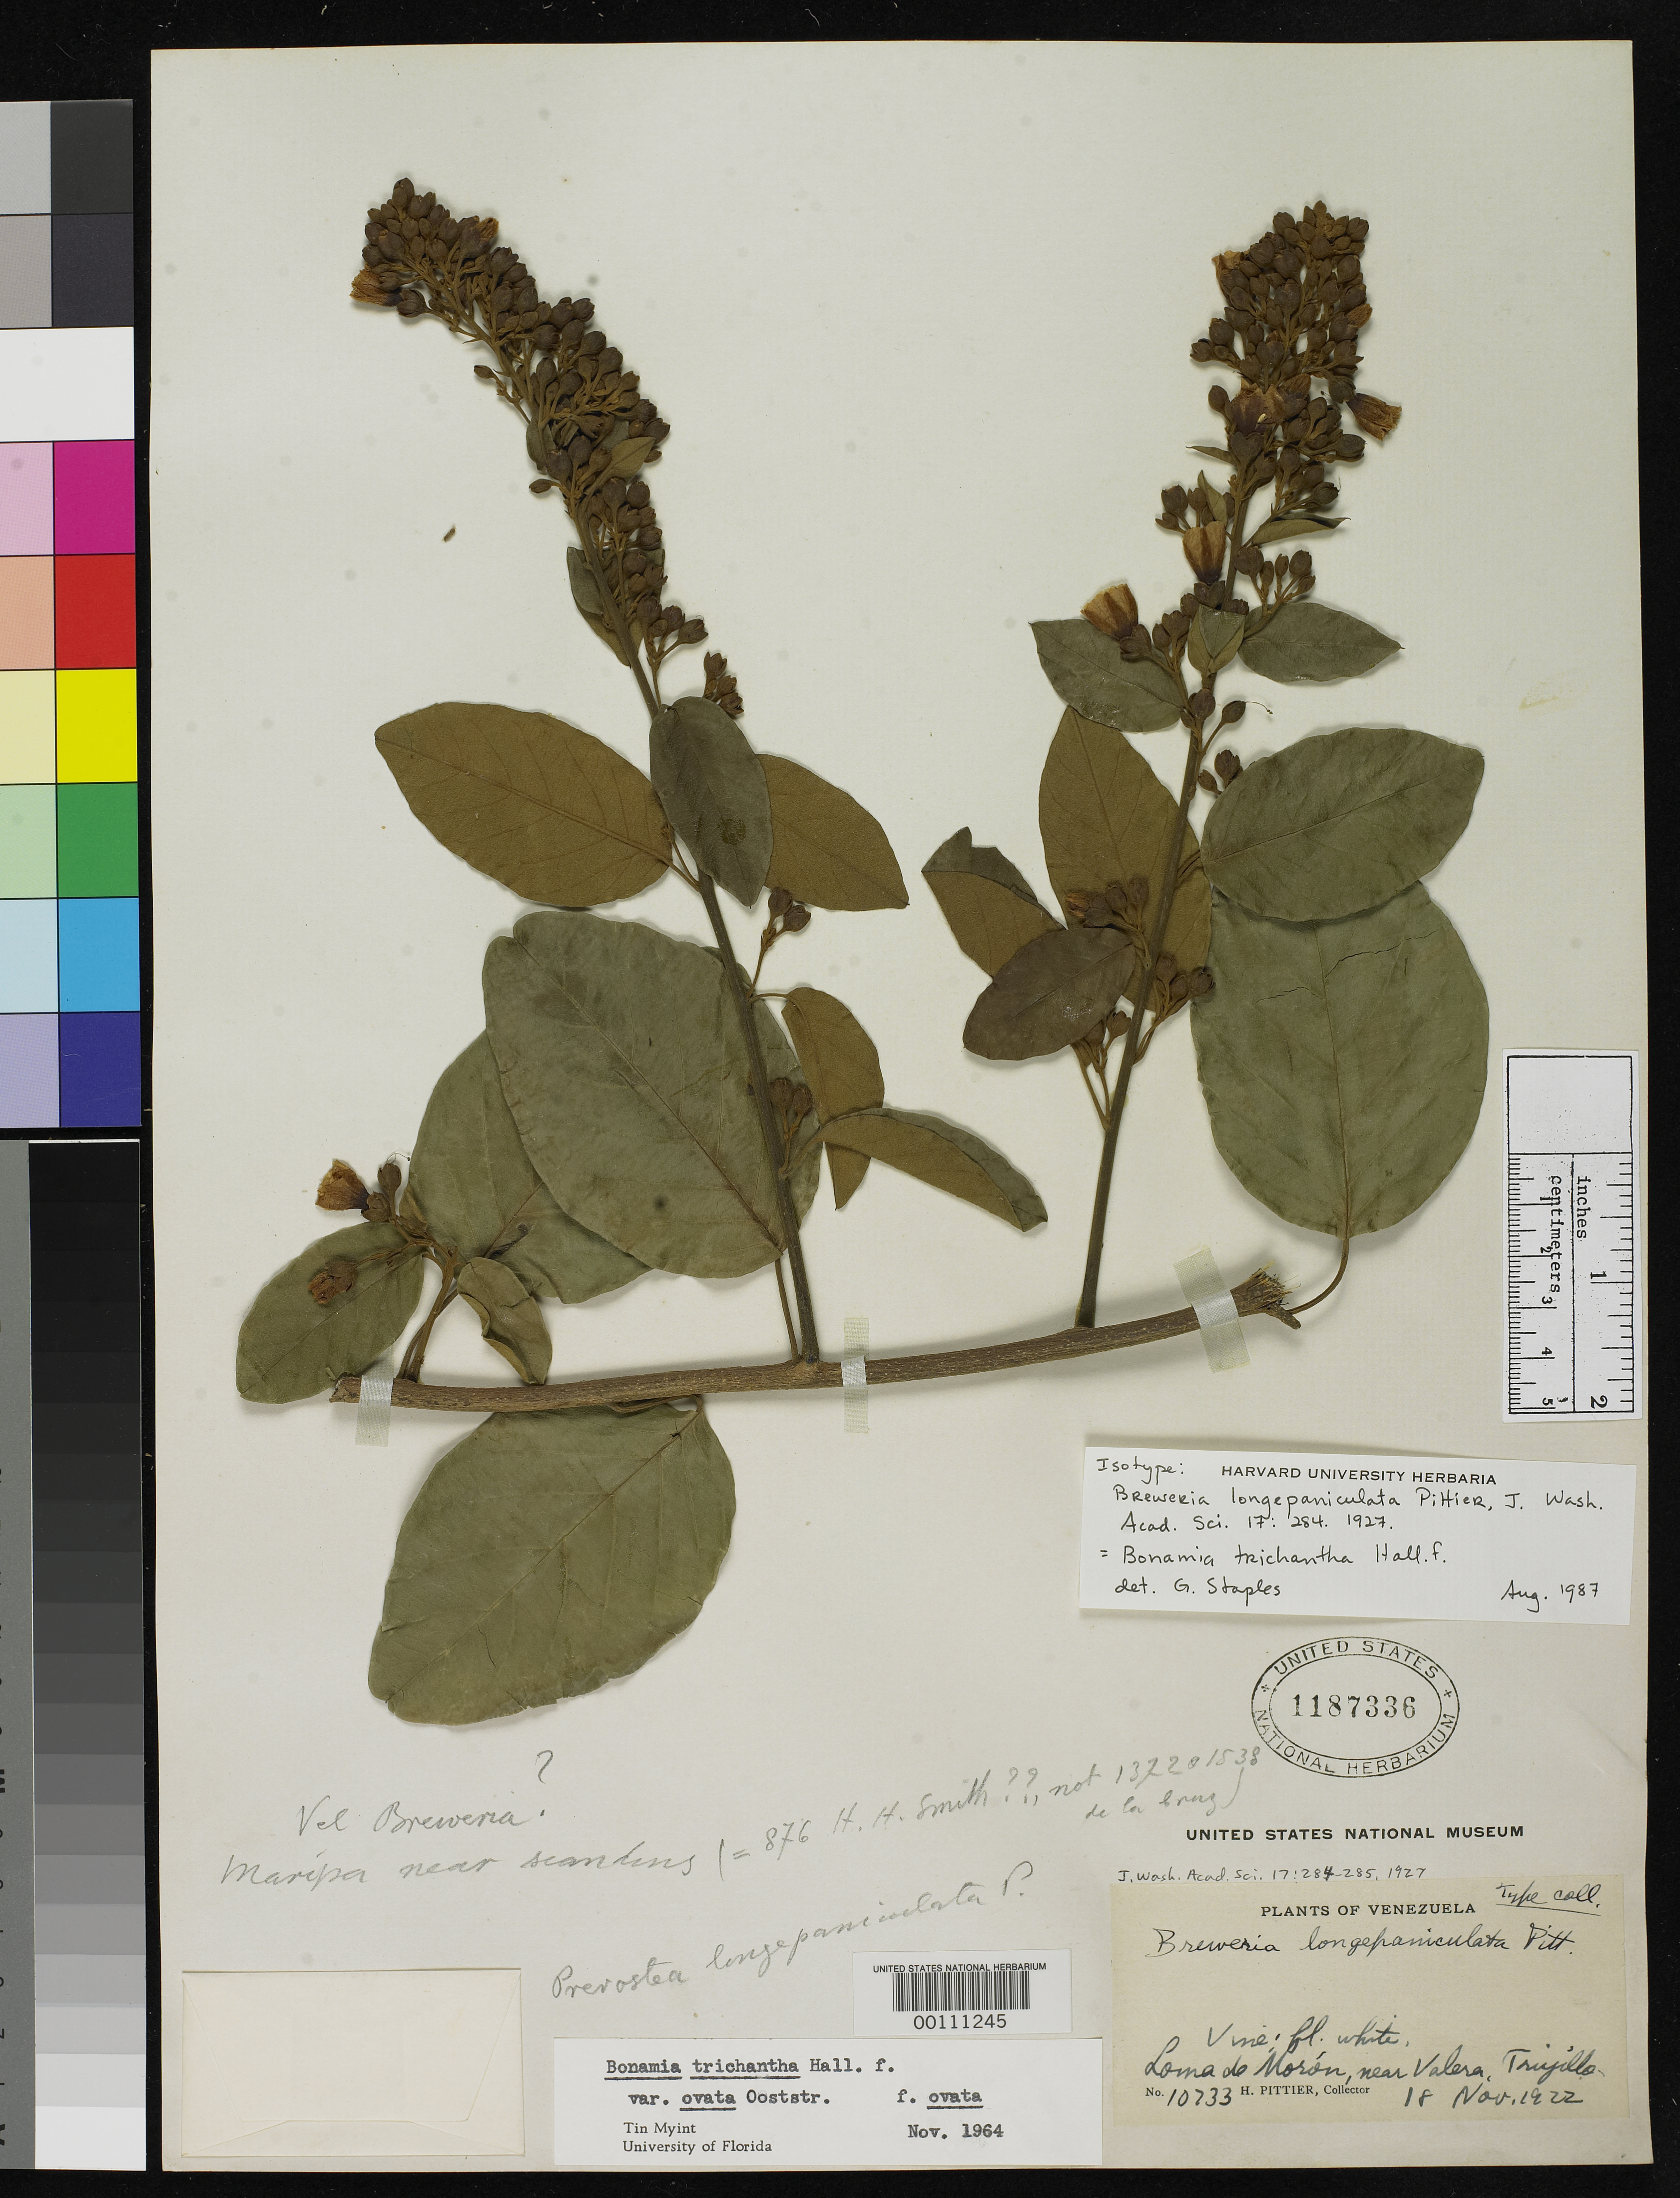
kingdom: Plantae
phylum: Tracheophyta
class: Magnoliopsida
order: Solanales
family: Convolvulaceae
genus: Breweria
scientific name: Breweria longepaniculata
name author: Pittier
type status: Type Collection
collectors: H. F. Pittier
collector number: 10733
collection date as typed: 18 Nov 1922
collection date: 1922-11-18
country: Venezuela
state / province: Trujillo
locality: Loma de Moron, near Valera.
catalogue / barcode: US 1187336